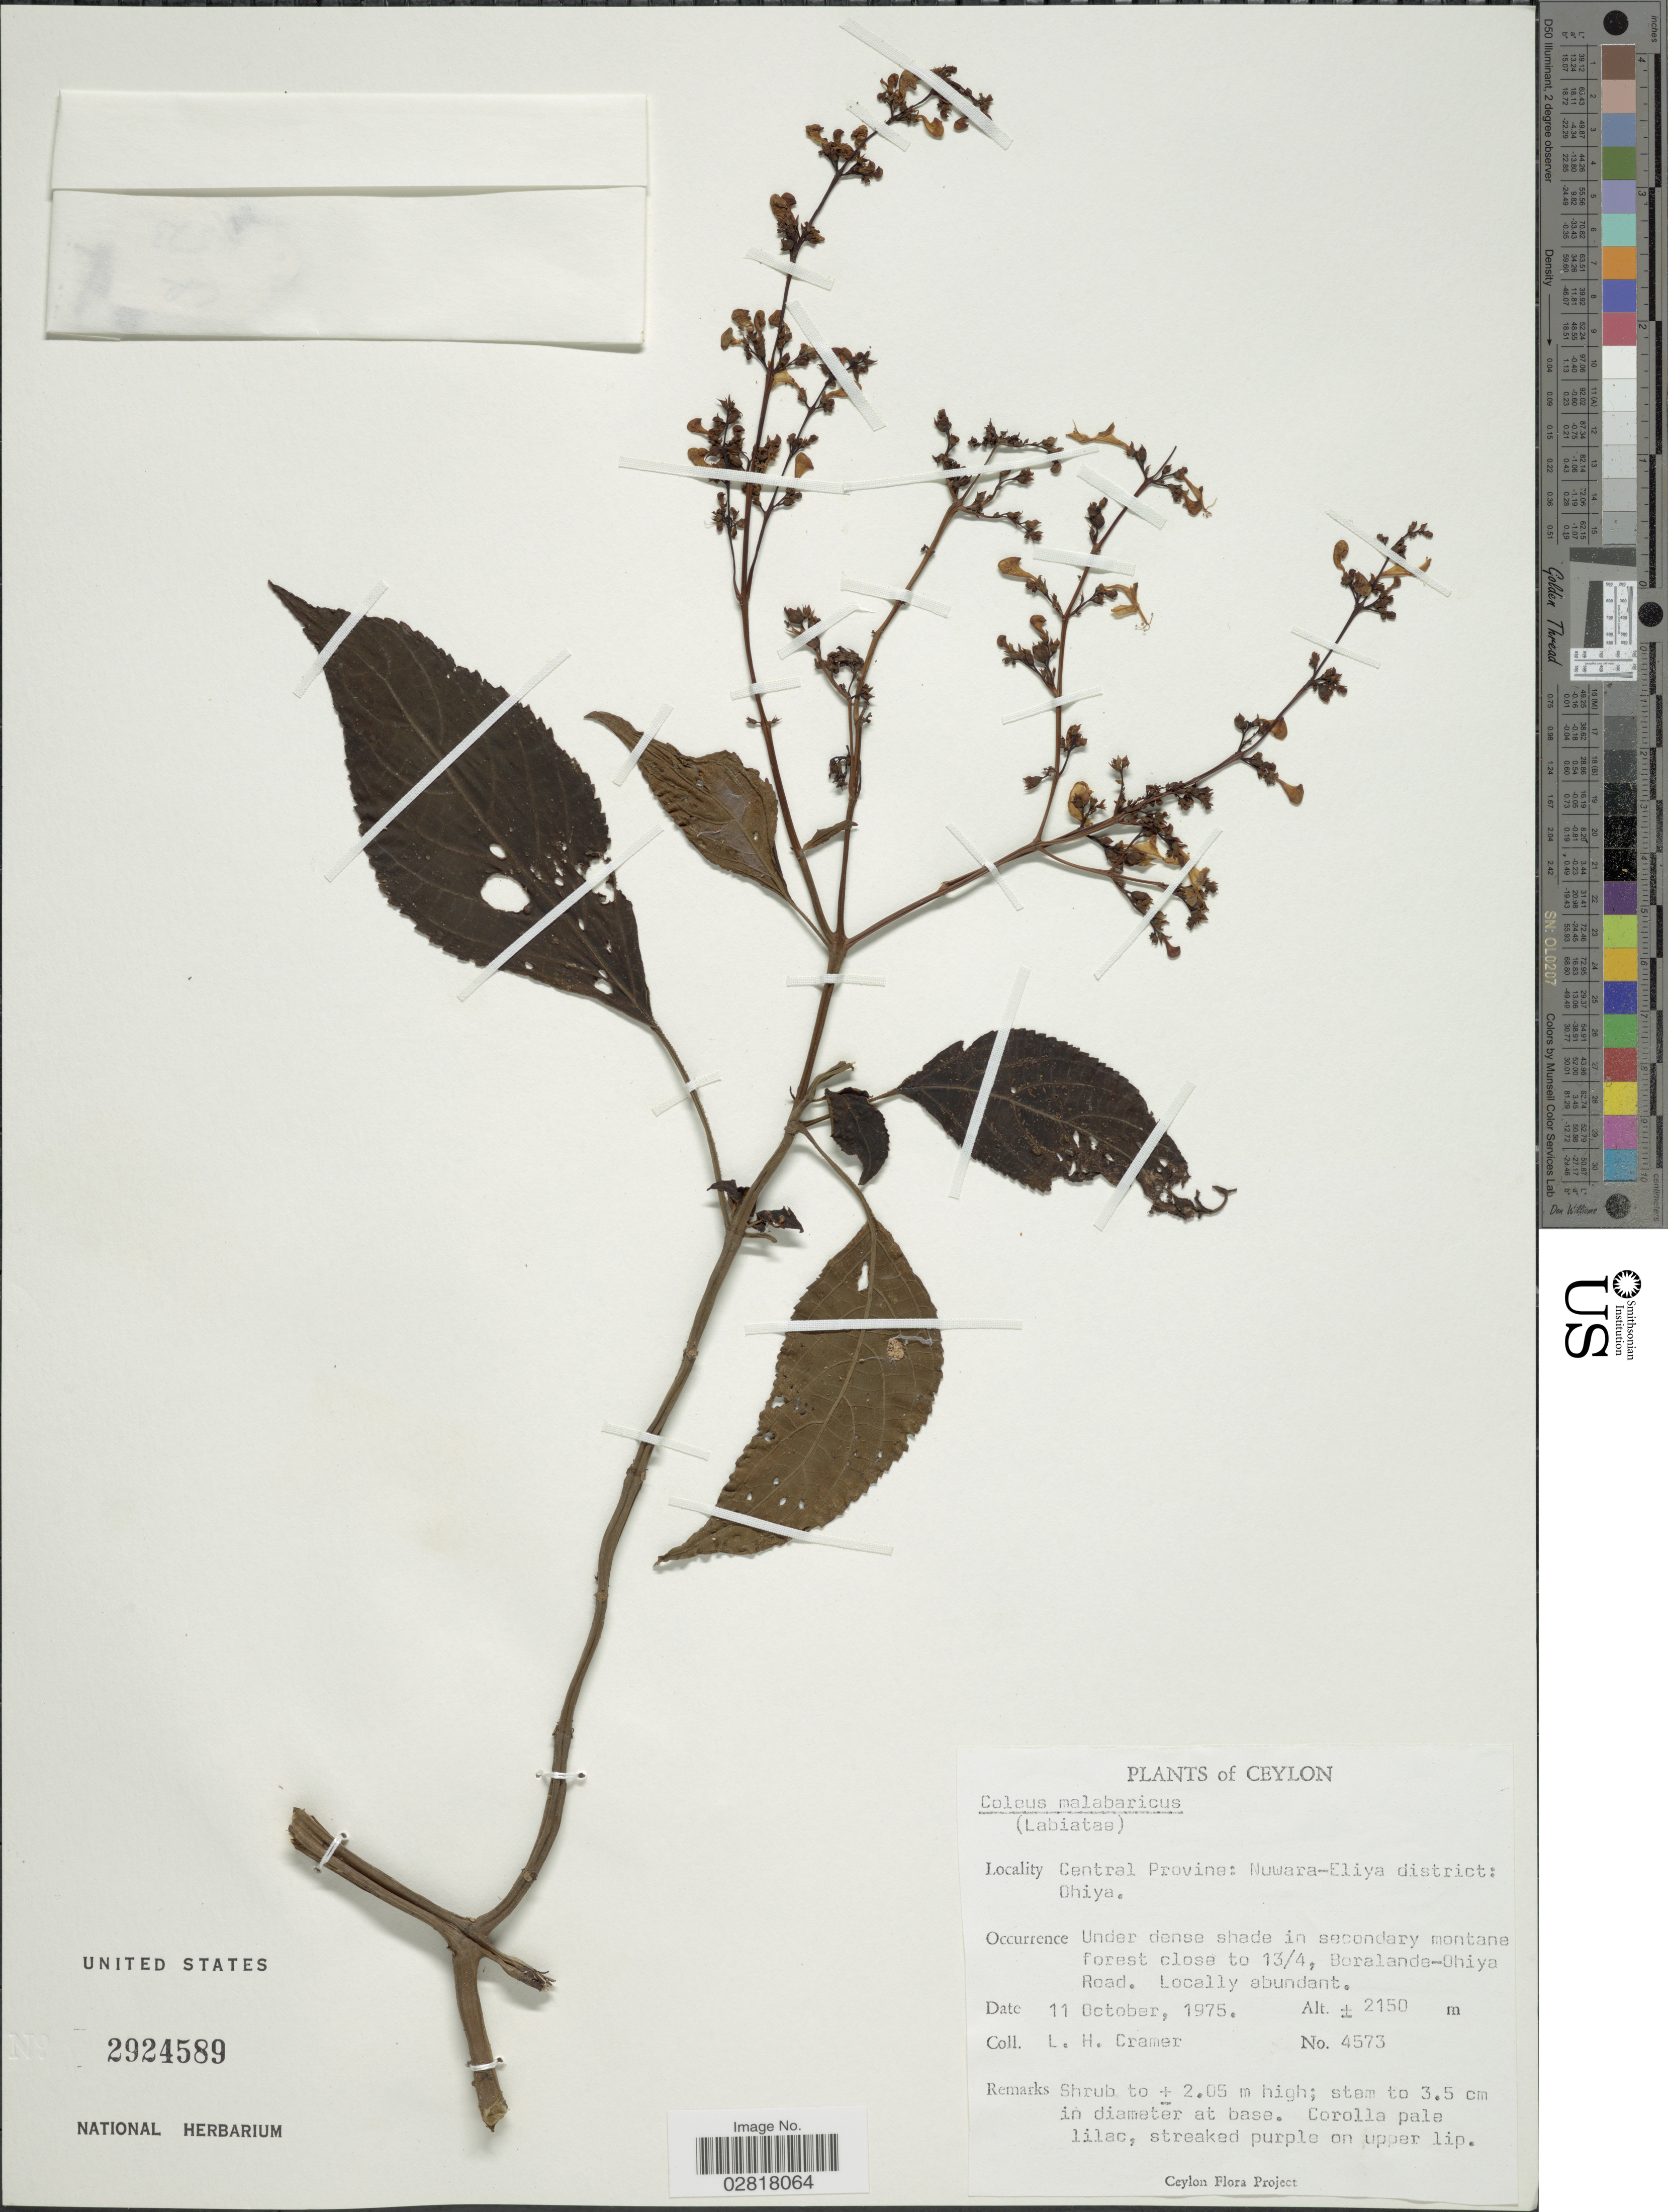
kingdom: Plantae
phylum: Tracheophyta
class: Magnoliopsida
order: Lamiales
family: Lamiaceae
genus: Plectranthus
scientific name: Plectranthus malabaricus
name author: (Benth.) R.H. Willemse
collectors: L. H. Cramer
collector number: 4573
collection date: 1975-10-11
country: Sri Lanka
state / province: Central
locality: Ceylon, Nuwara-Eliya district: Ohiya, secondary montane forest close to 13/4, Boralande-Ohiya Road.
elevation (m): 2150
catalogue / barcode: US 2924589